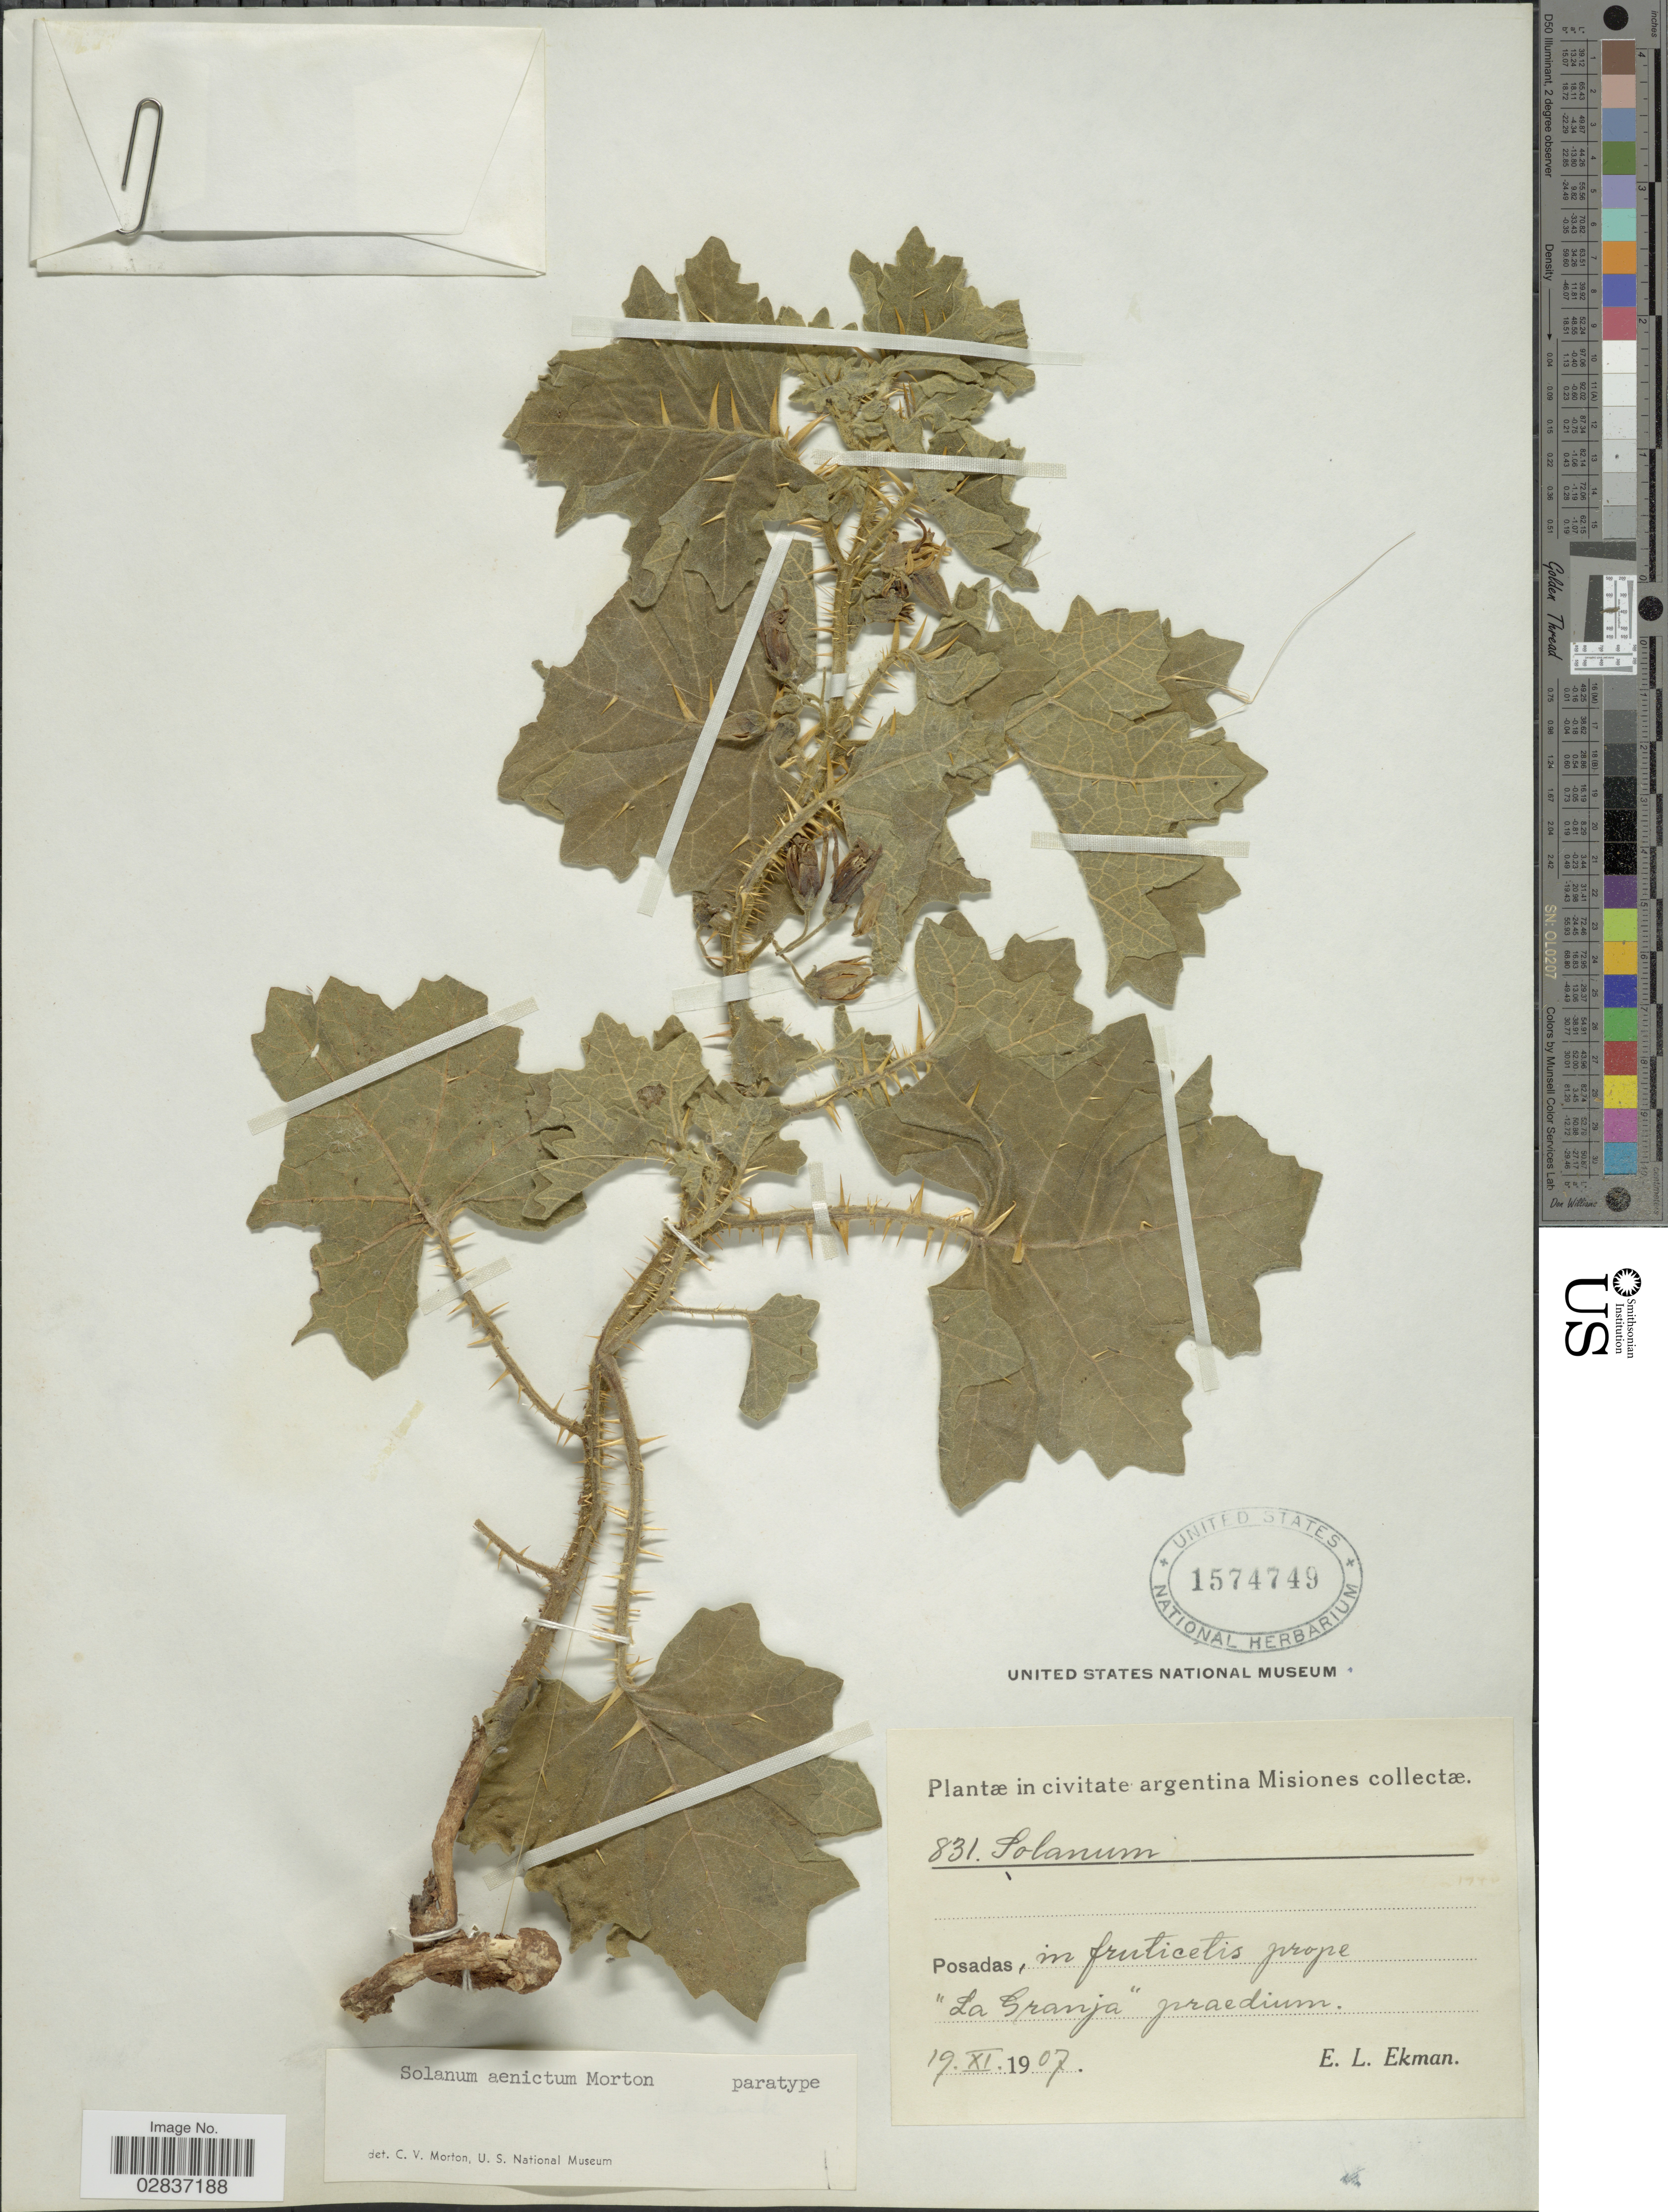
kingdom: Plantae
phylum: Tracheophyta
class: Magnoliopsida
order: Solanales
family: Solanaceae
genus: Solanum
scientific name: Solanum aenictum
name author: C.V. Morton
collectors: E. L. Ekman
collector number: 831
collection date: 1907-11-19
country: Argentina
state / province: Misiones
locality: Posadas, in fruticetis prope "La Granja" praedium.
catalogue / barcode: US 1574749